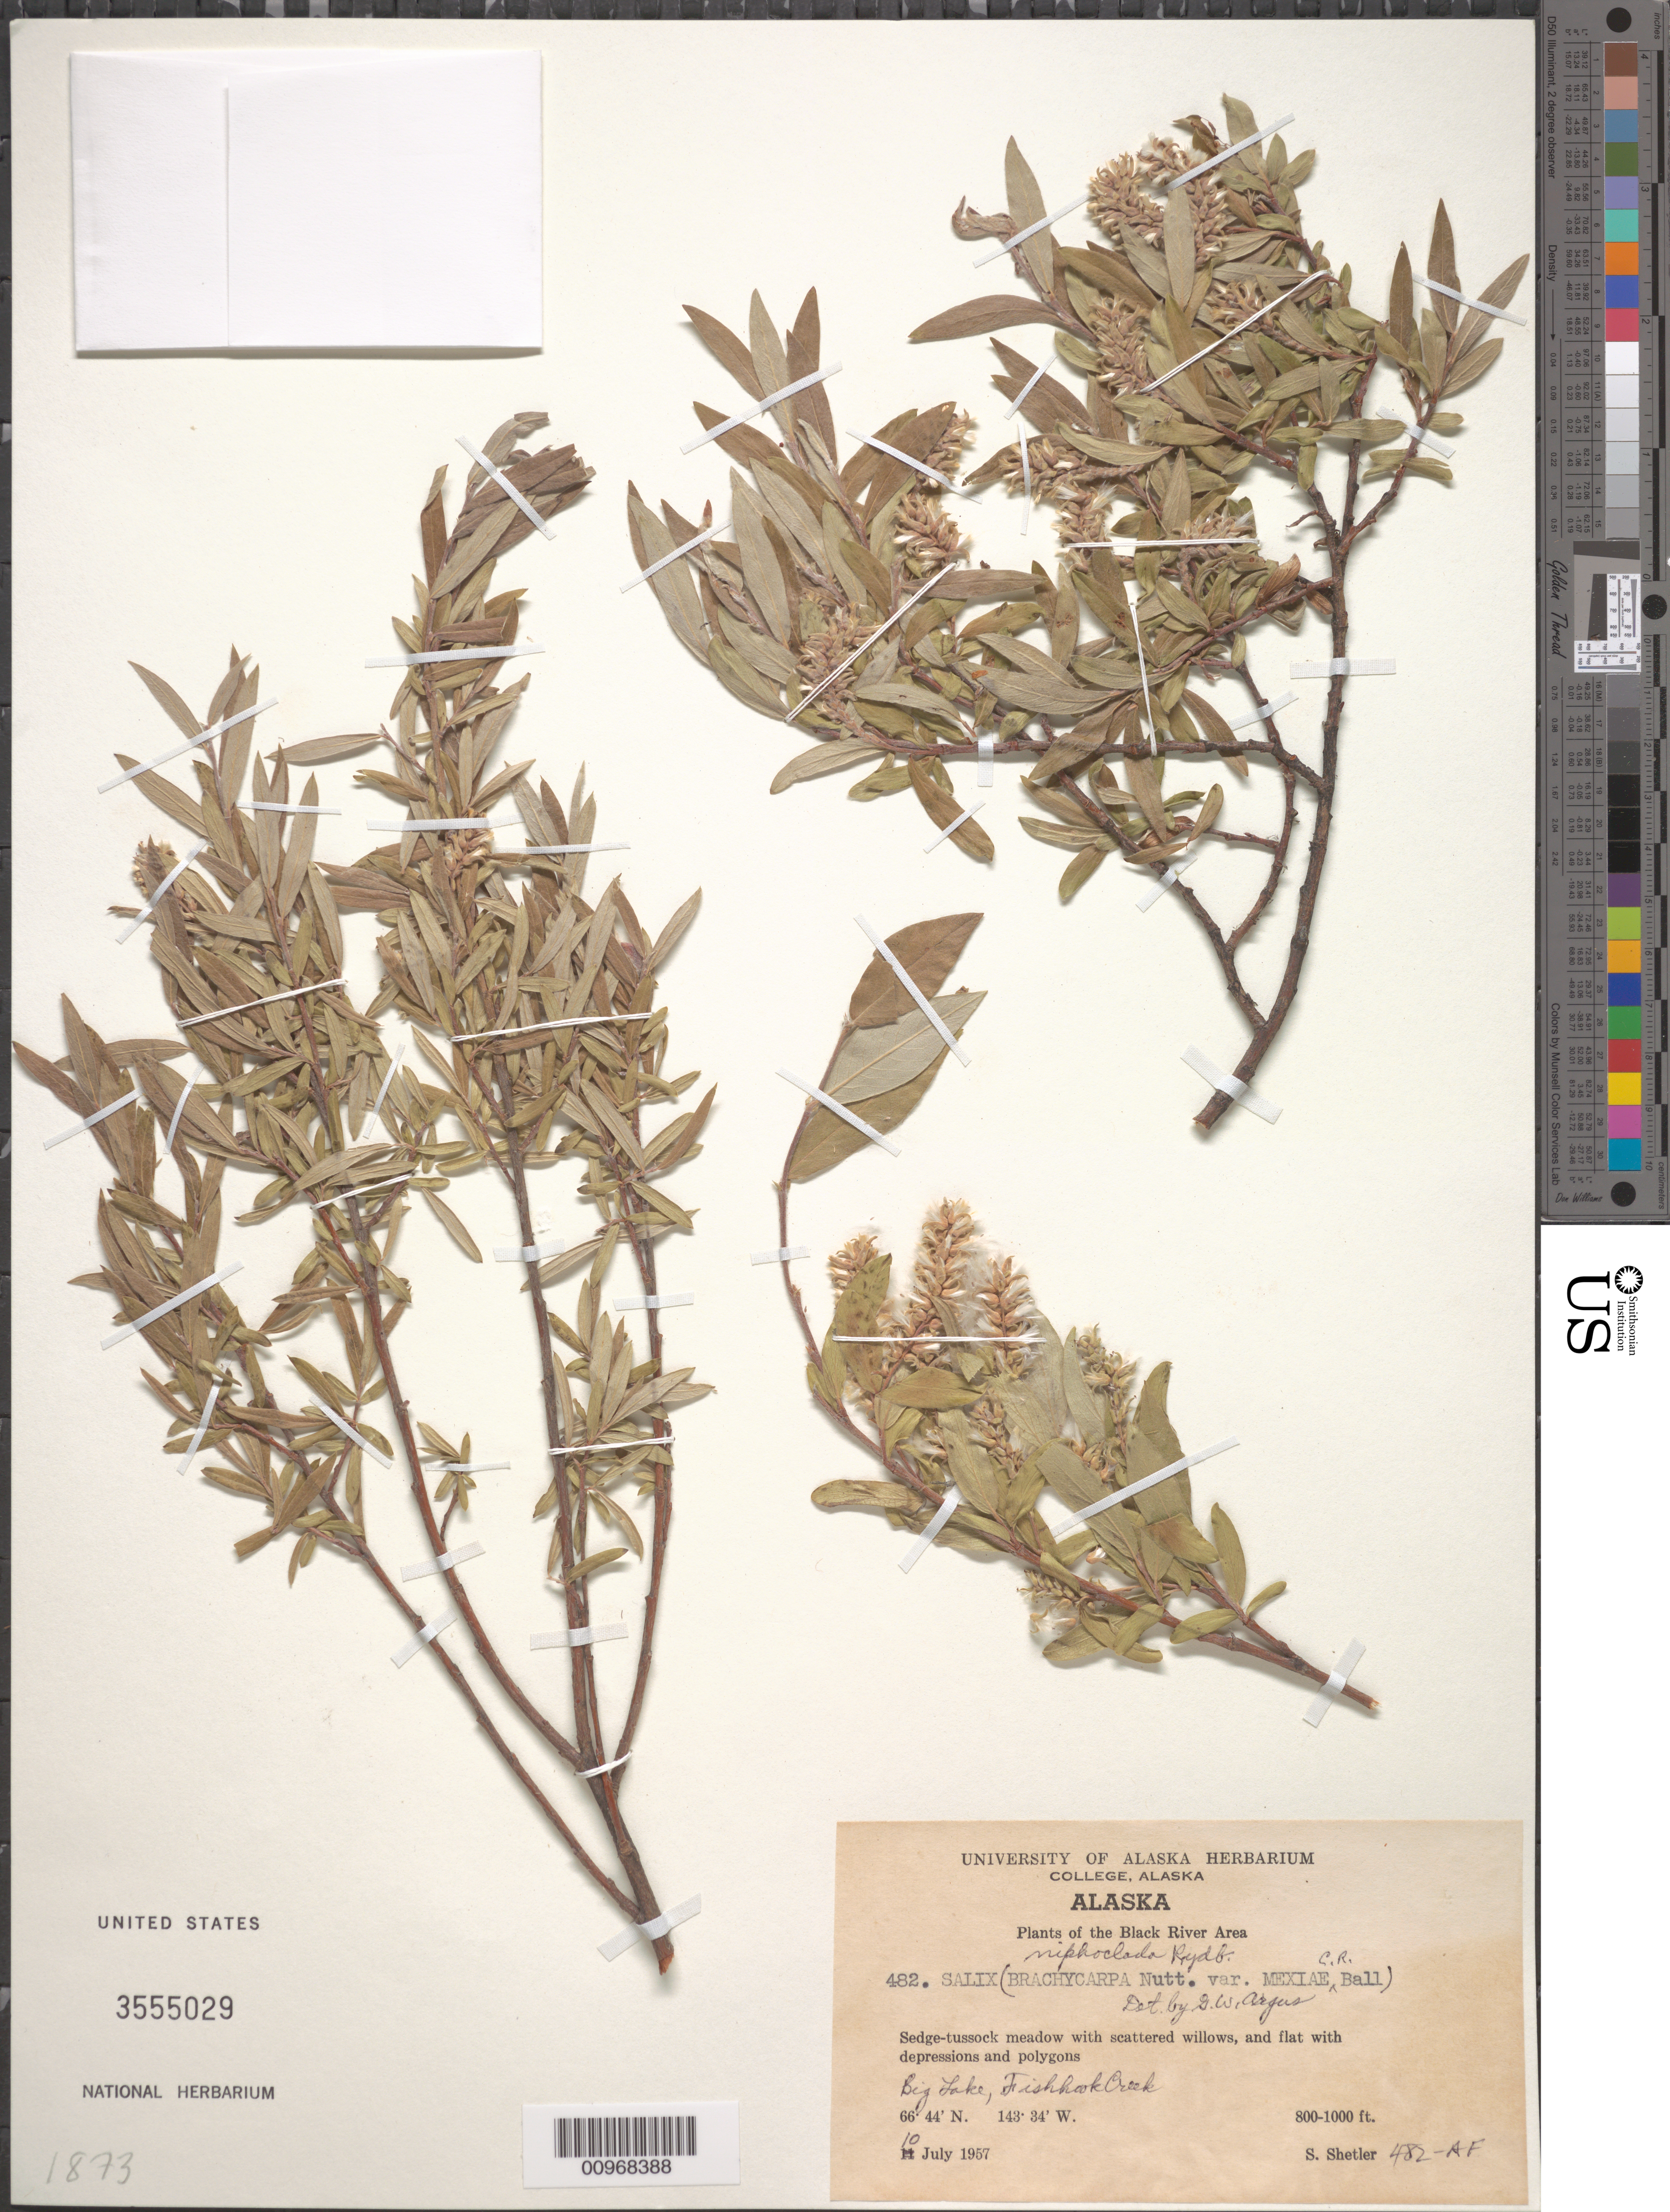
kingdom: Plantae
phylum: Tracheophyta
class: Magnoliopsida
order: Malpighiales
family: Salicaceae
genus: Salix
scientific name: Salix niphoclada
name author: Rydb.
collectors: S. Shetler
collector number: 482-AF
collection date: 1957-07-10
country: United States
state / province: Alaska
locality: The Black River Area. Big Lake, Fishhook Creek.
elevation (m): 244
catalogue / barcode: US 3555029